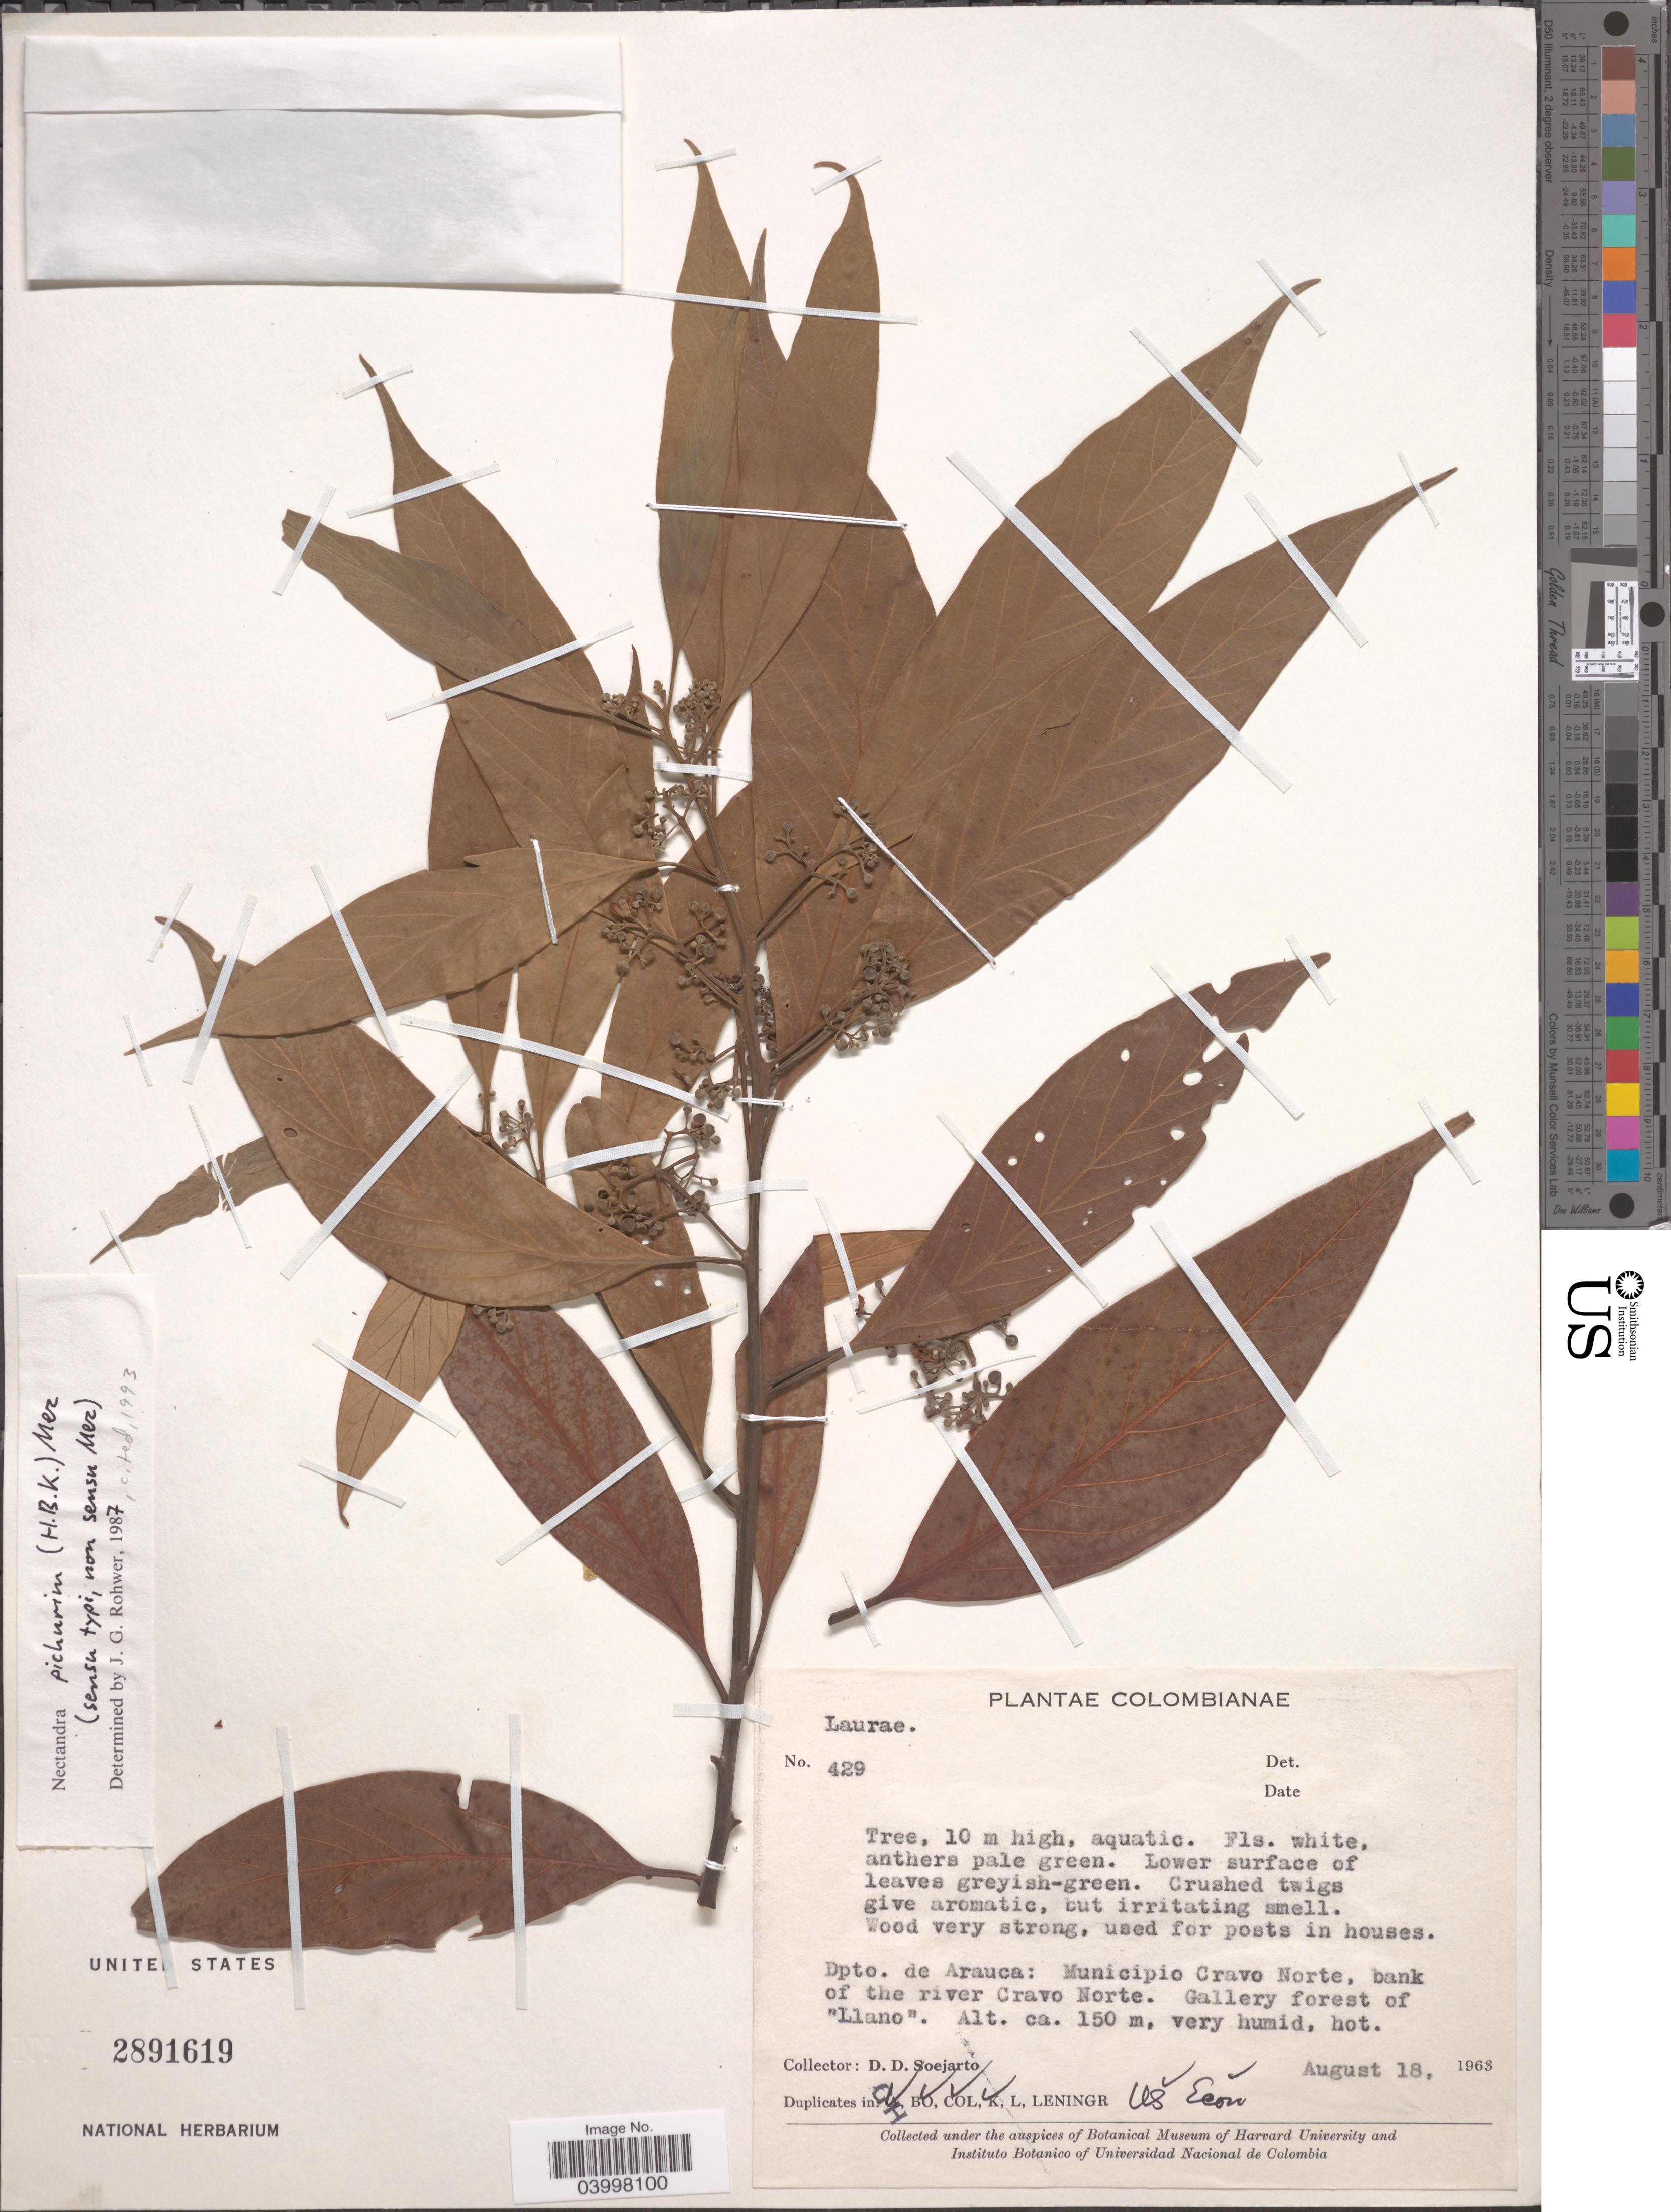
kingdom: Plantae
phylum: Tracheophyta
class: Magnoliopsida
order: Laurales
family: Lauraceae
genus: Nectandra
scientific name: Nectandra pichurim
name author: (Kunth) Mez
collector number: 429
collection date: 1963-08-18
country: Colombia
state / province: Arauca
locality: Dpto. de Arauca: Municipio Cravo Norte, bank of the river Cravo Norte. Gallery forest of 'Llano'.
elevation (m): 150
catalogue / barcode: US 2891619